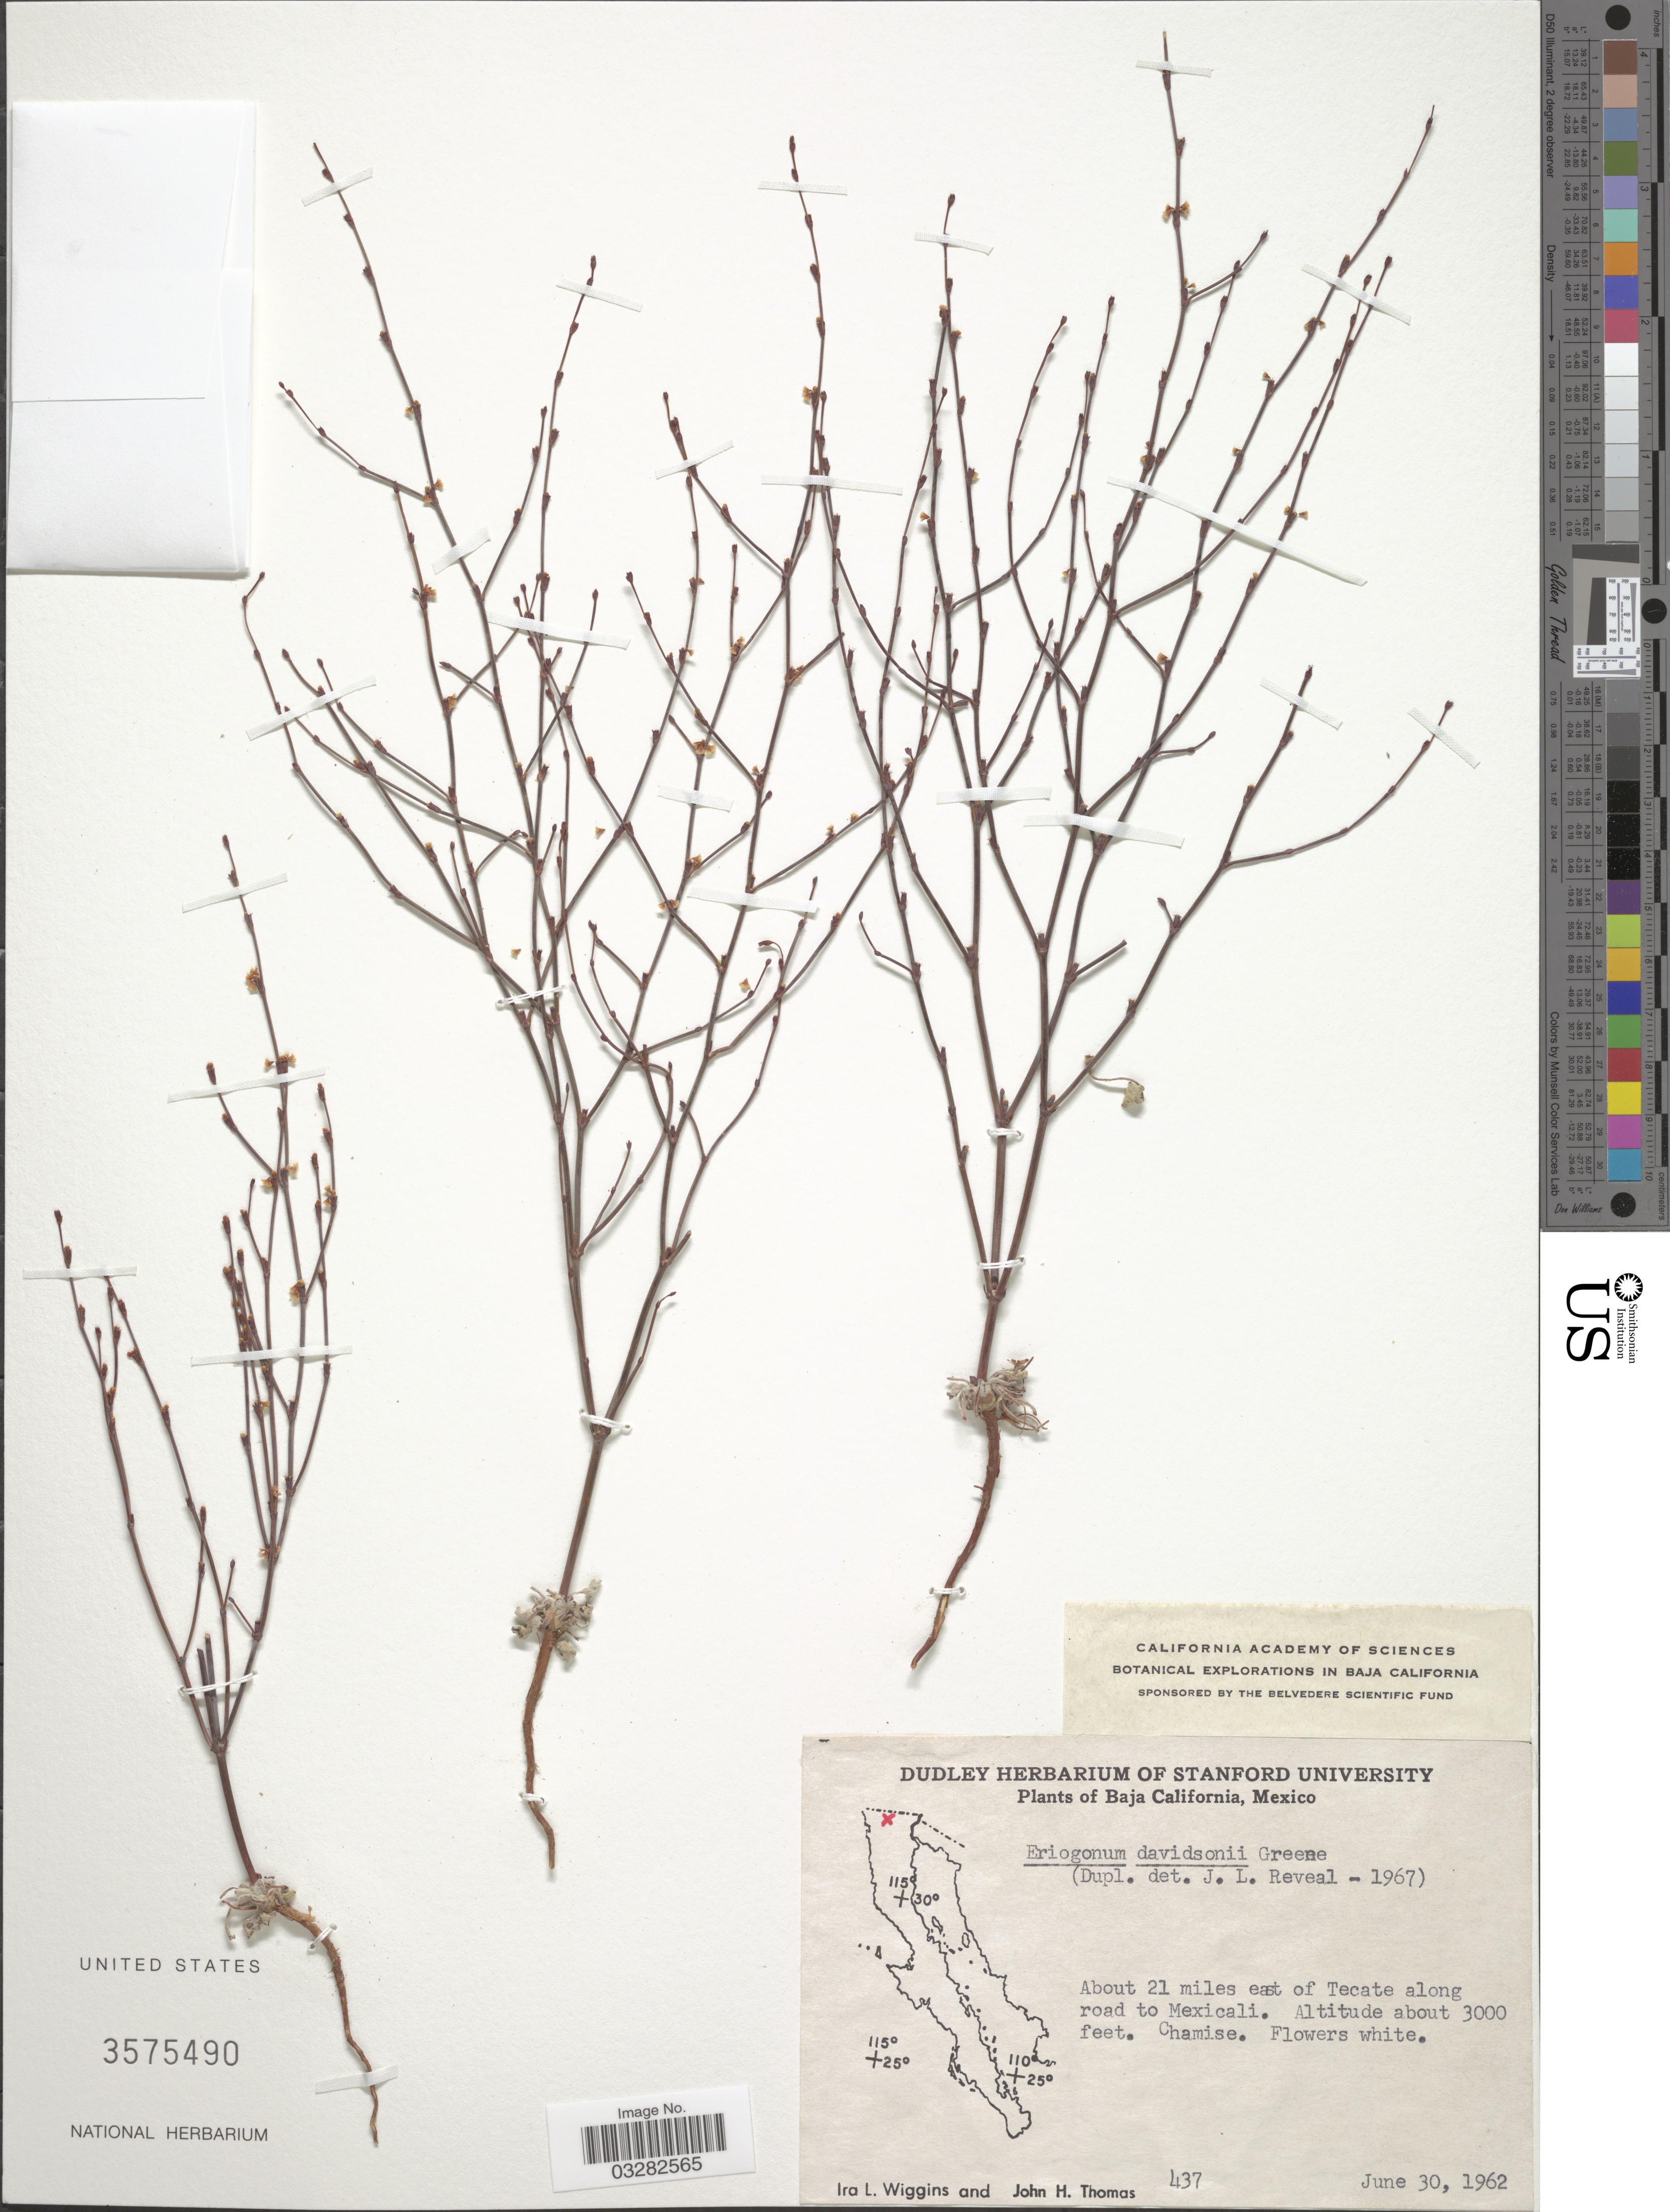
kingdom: Plantae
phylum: Tracheophyta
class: Magnoliopsida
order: Caryophyllales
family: Polygonaceae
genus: Eriogonum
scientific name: Eriogonum davidsonii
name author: Greene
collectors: I. L. Wiggins & J. H. Thomas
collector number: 437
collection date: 1962-06-30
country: Mexico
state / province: Baja California Norte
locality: About 21 miles east of Tecate along road to Mexicali. Chamise.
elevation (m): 914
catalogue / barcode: US 3575490